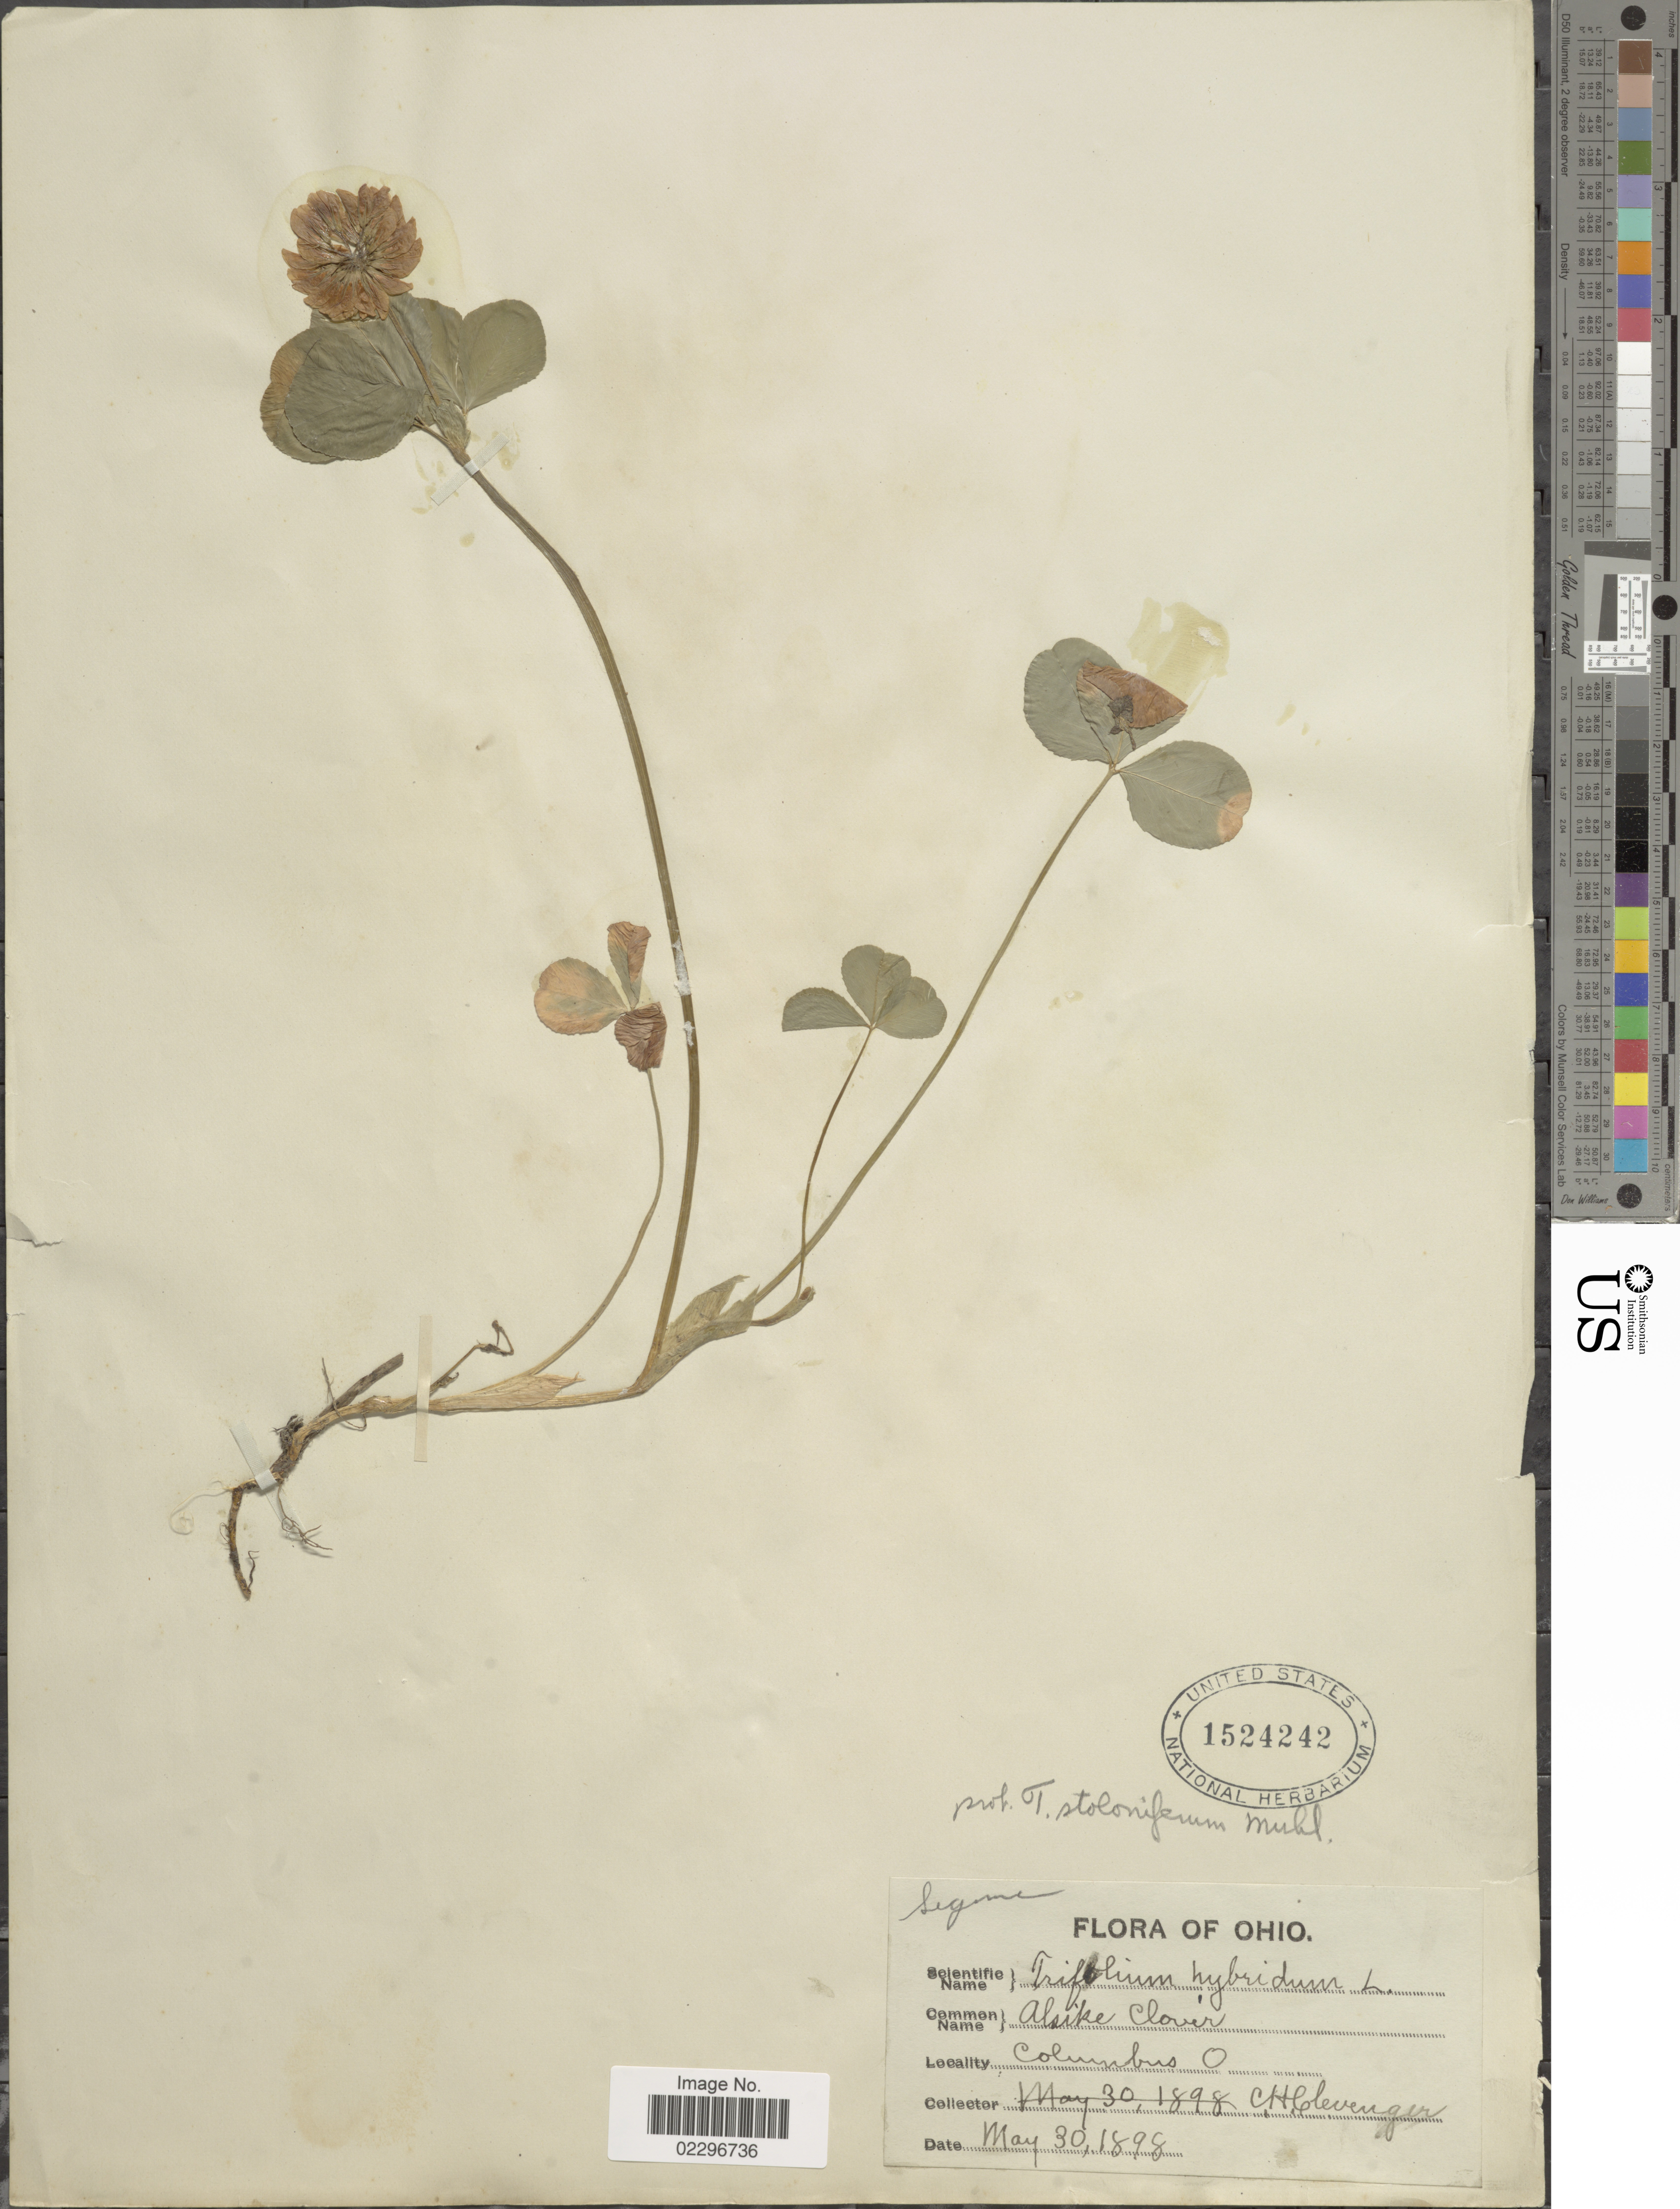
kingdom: Plantae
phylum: Tracheophyta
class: Magnoliopsida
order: Fabales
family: Fabaceae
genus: Trifolium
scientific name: Trifolium hybridum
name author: L.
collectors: C. H. Clevenger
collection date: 1898-05-30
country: United States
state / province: Ohio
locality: Columbus, O.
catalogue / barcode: US 1524242